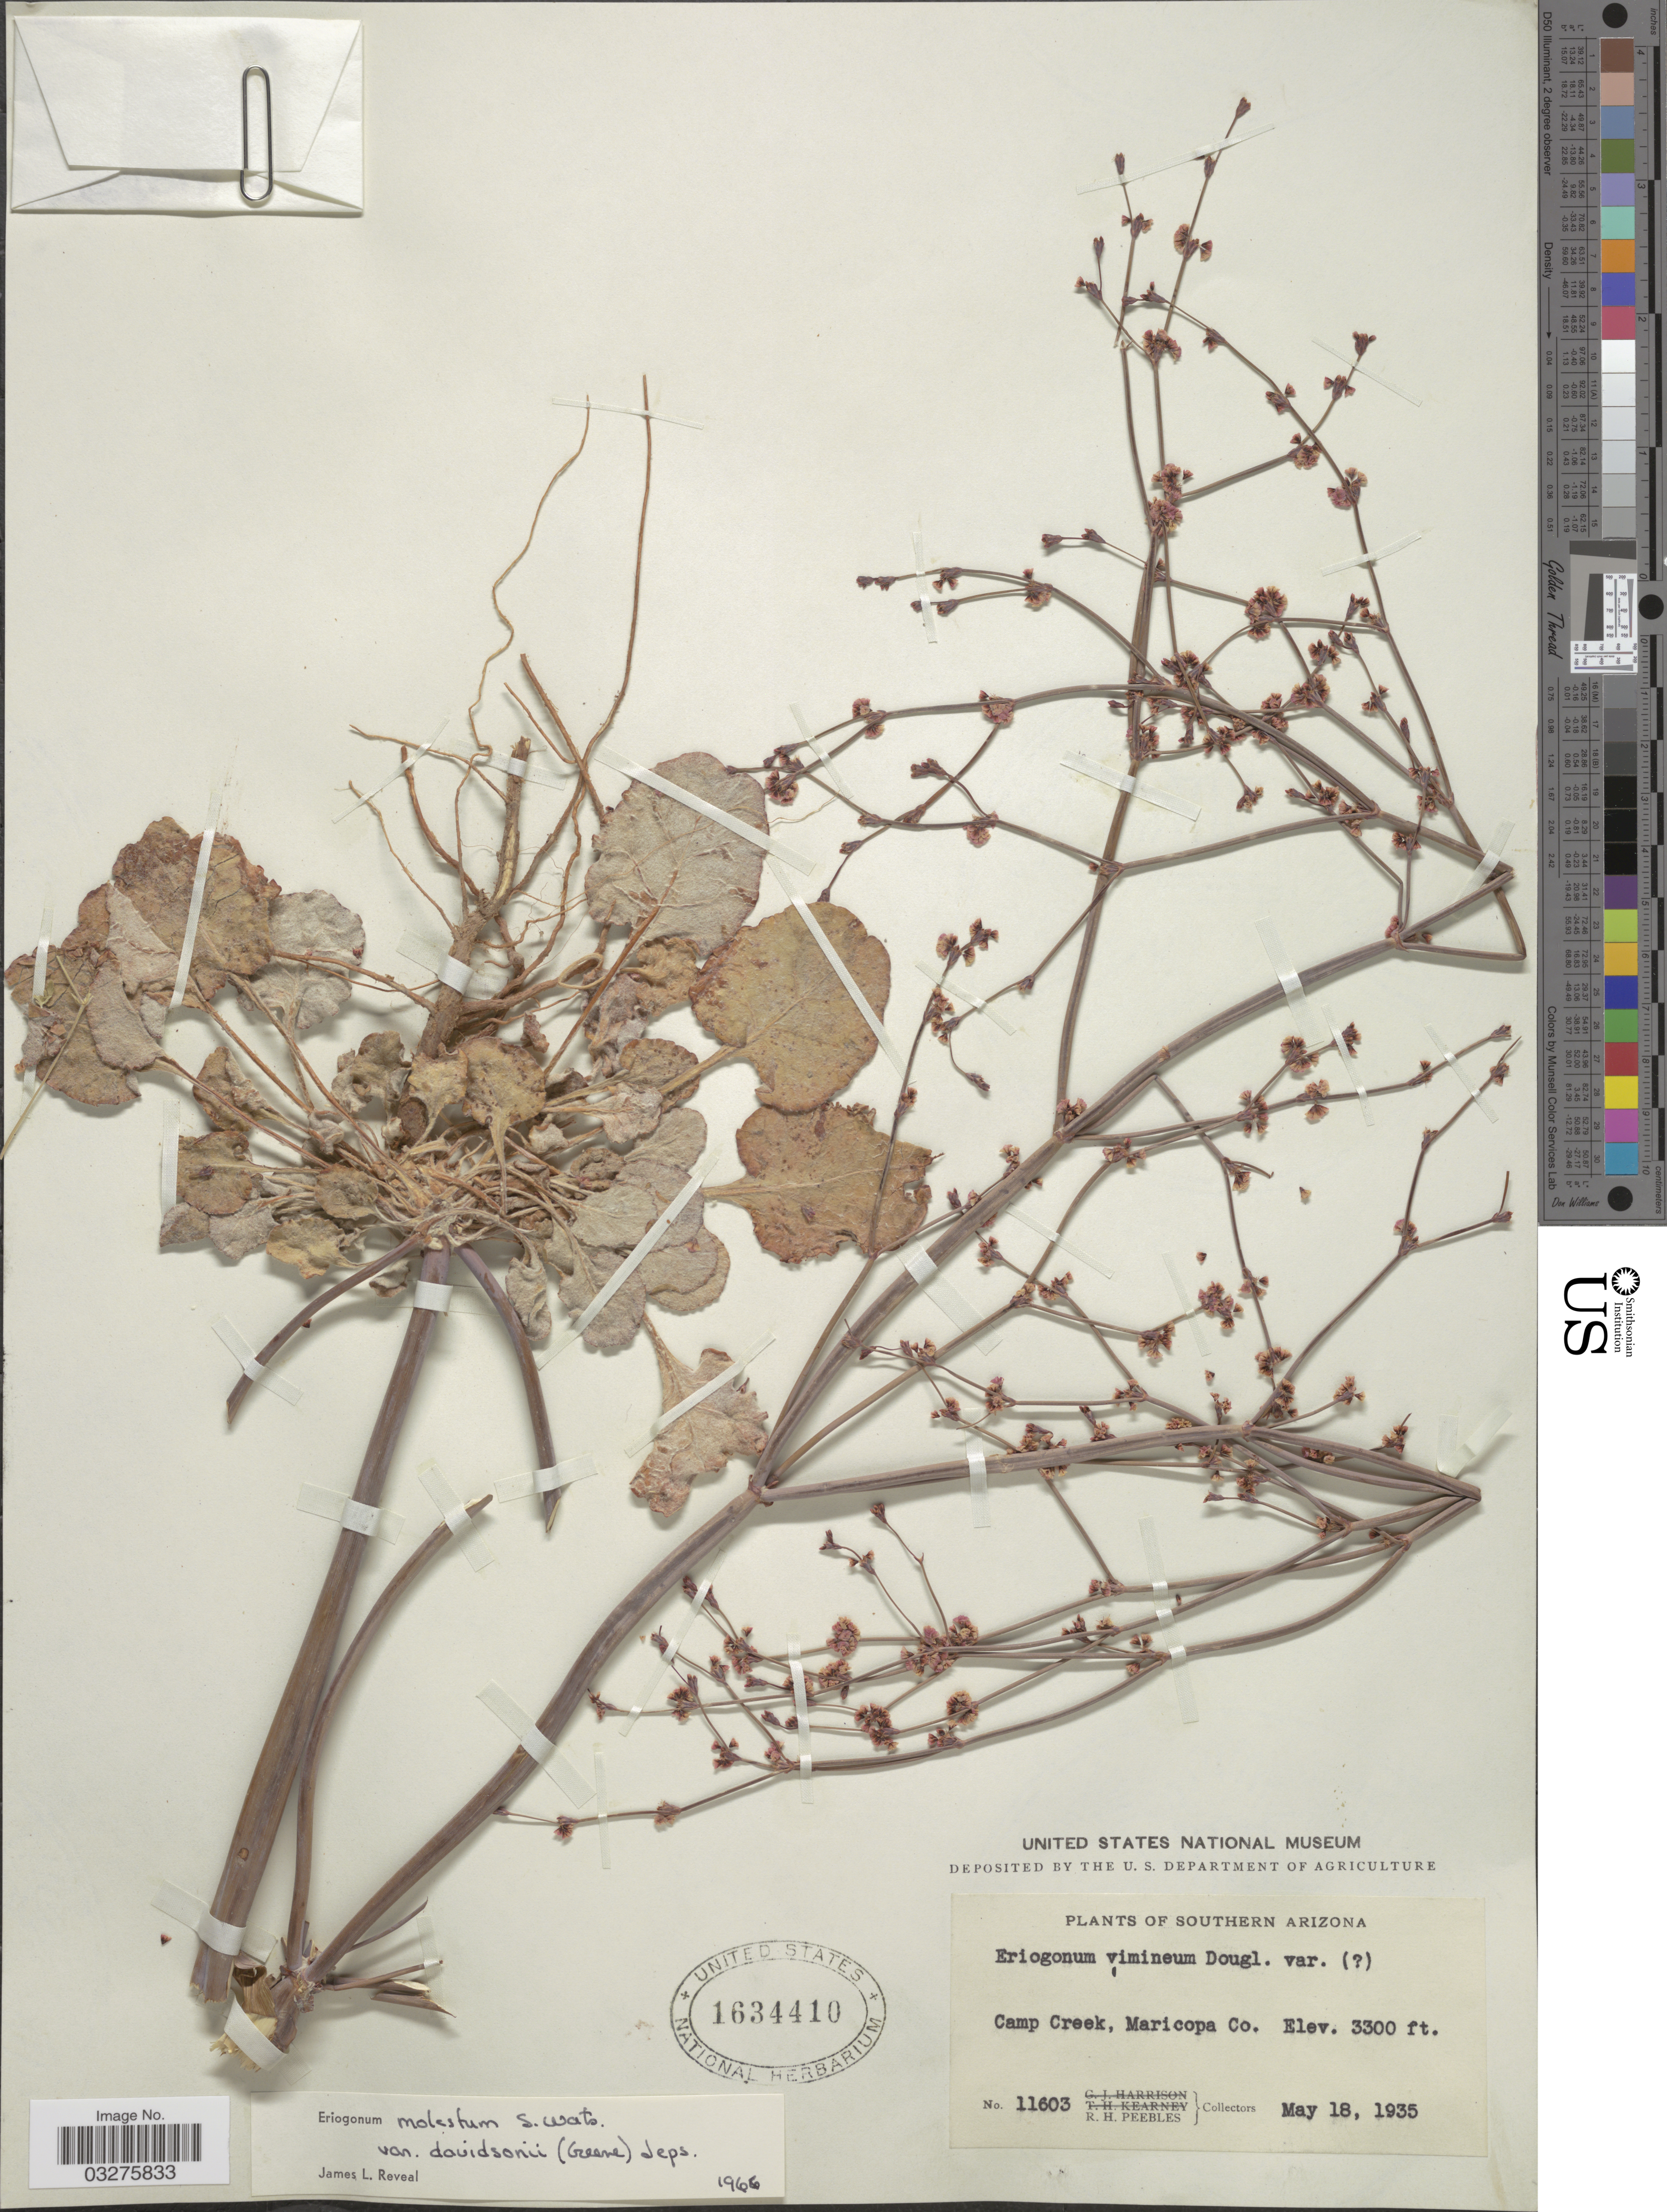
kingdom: Plantae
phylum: Tracheophyta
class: Magnoliopsida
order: Caryophyllales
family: Polygonaceae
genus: Eriogonum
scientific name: Eriogonum davidsonii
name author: Greene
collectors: R. H. Peebles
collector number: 11603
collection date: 1935-05-18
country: United States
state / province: Arizona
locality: Southern Arizona. Camp Creek, Maricopa Co.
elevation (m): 1006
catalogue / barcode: US 1634410